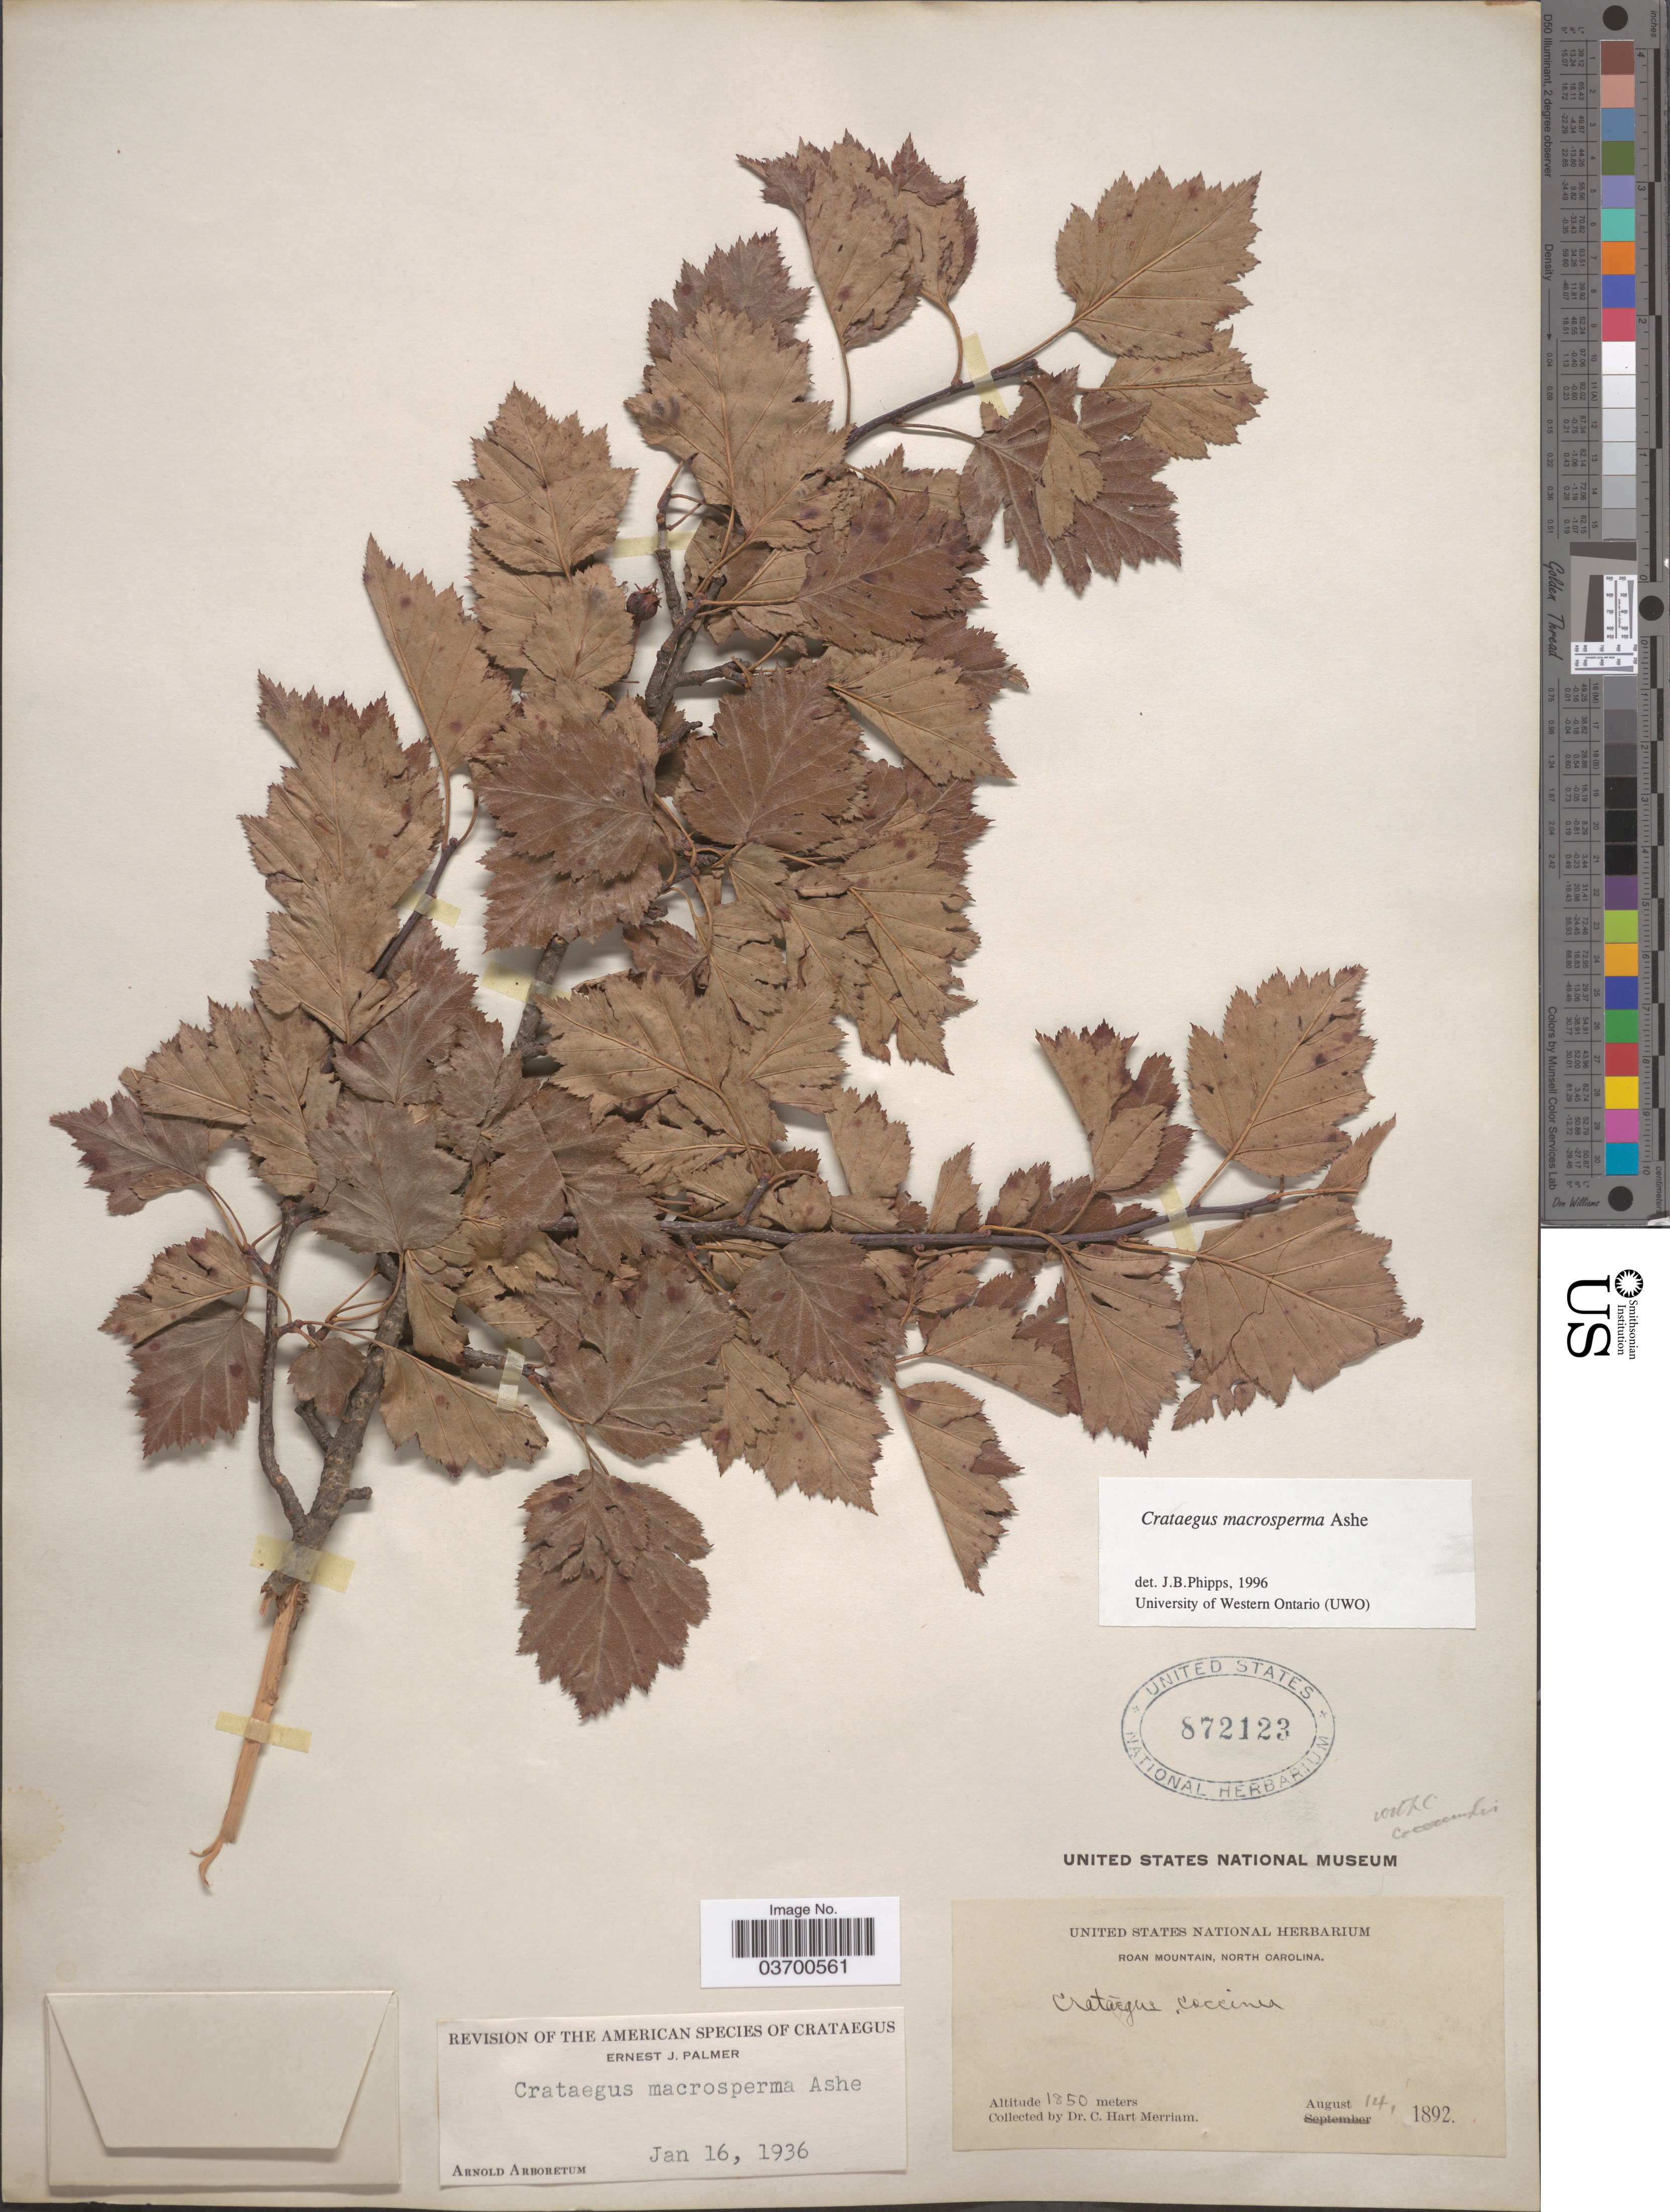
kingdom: Plantae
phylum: Tracheophyta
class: Magnoliopsida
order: Rosales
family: Rosaceae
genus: Crataegus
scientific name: Crataegus macrosperma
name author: Ashe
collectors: C. Merriam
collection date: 1892-08-14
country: United States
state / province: North Carolina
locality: Roan Mountain.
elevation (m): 1850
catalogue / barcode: US 872123